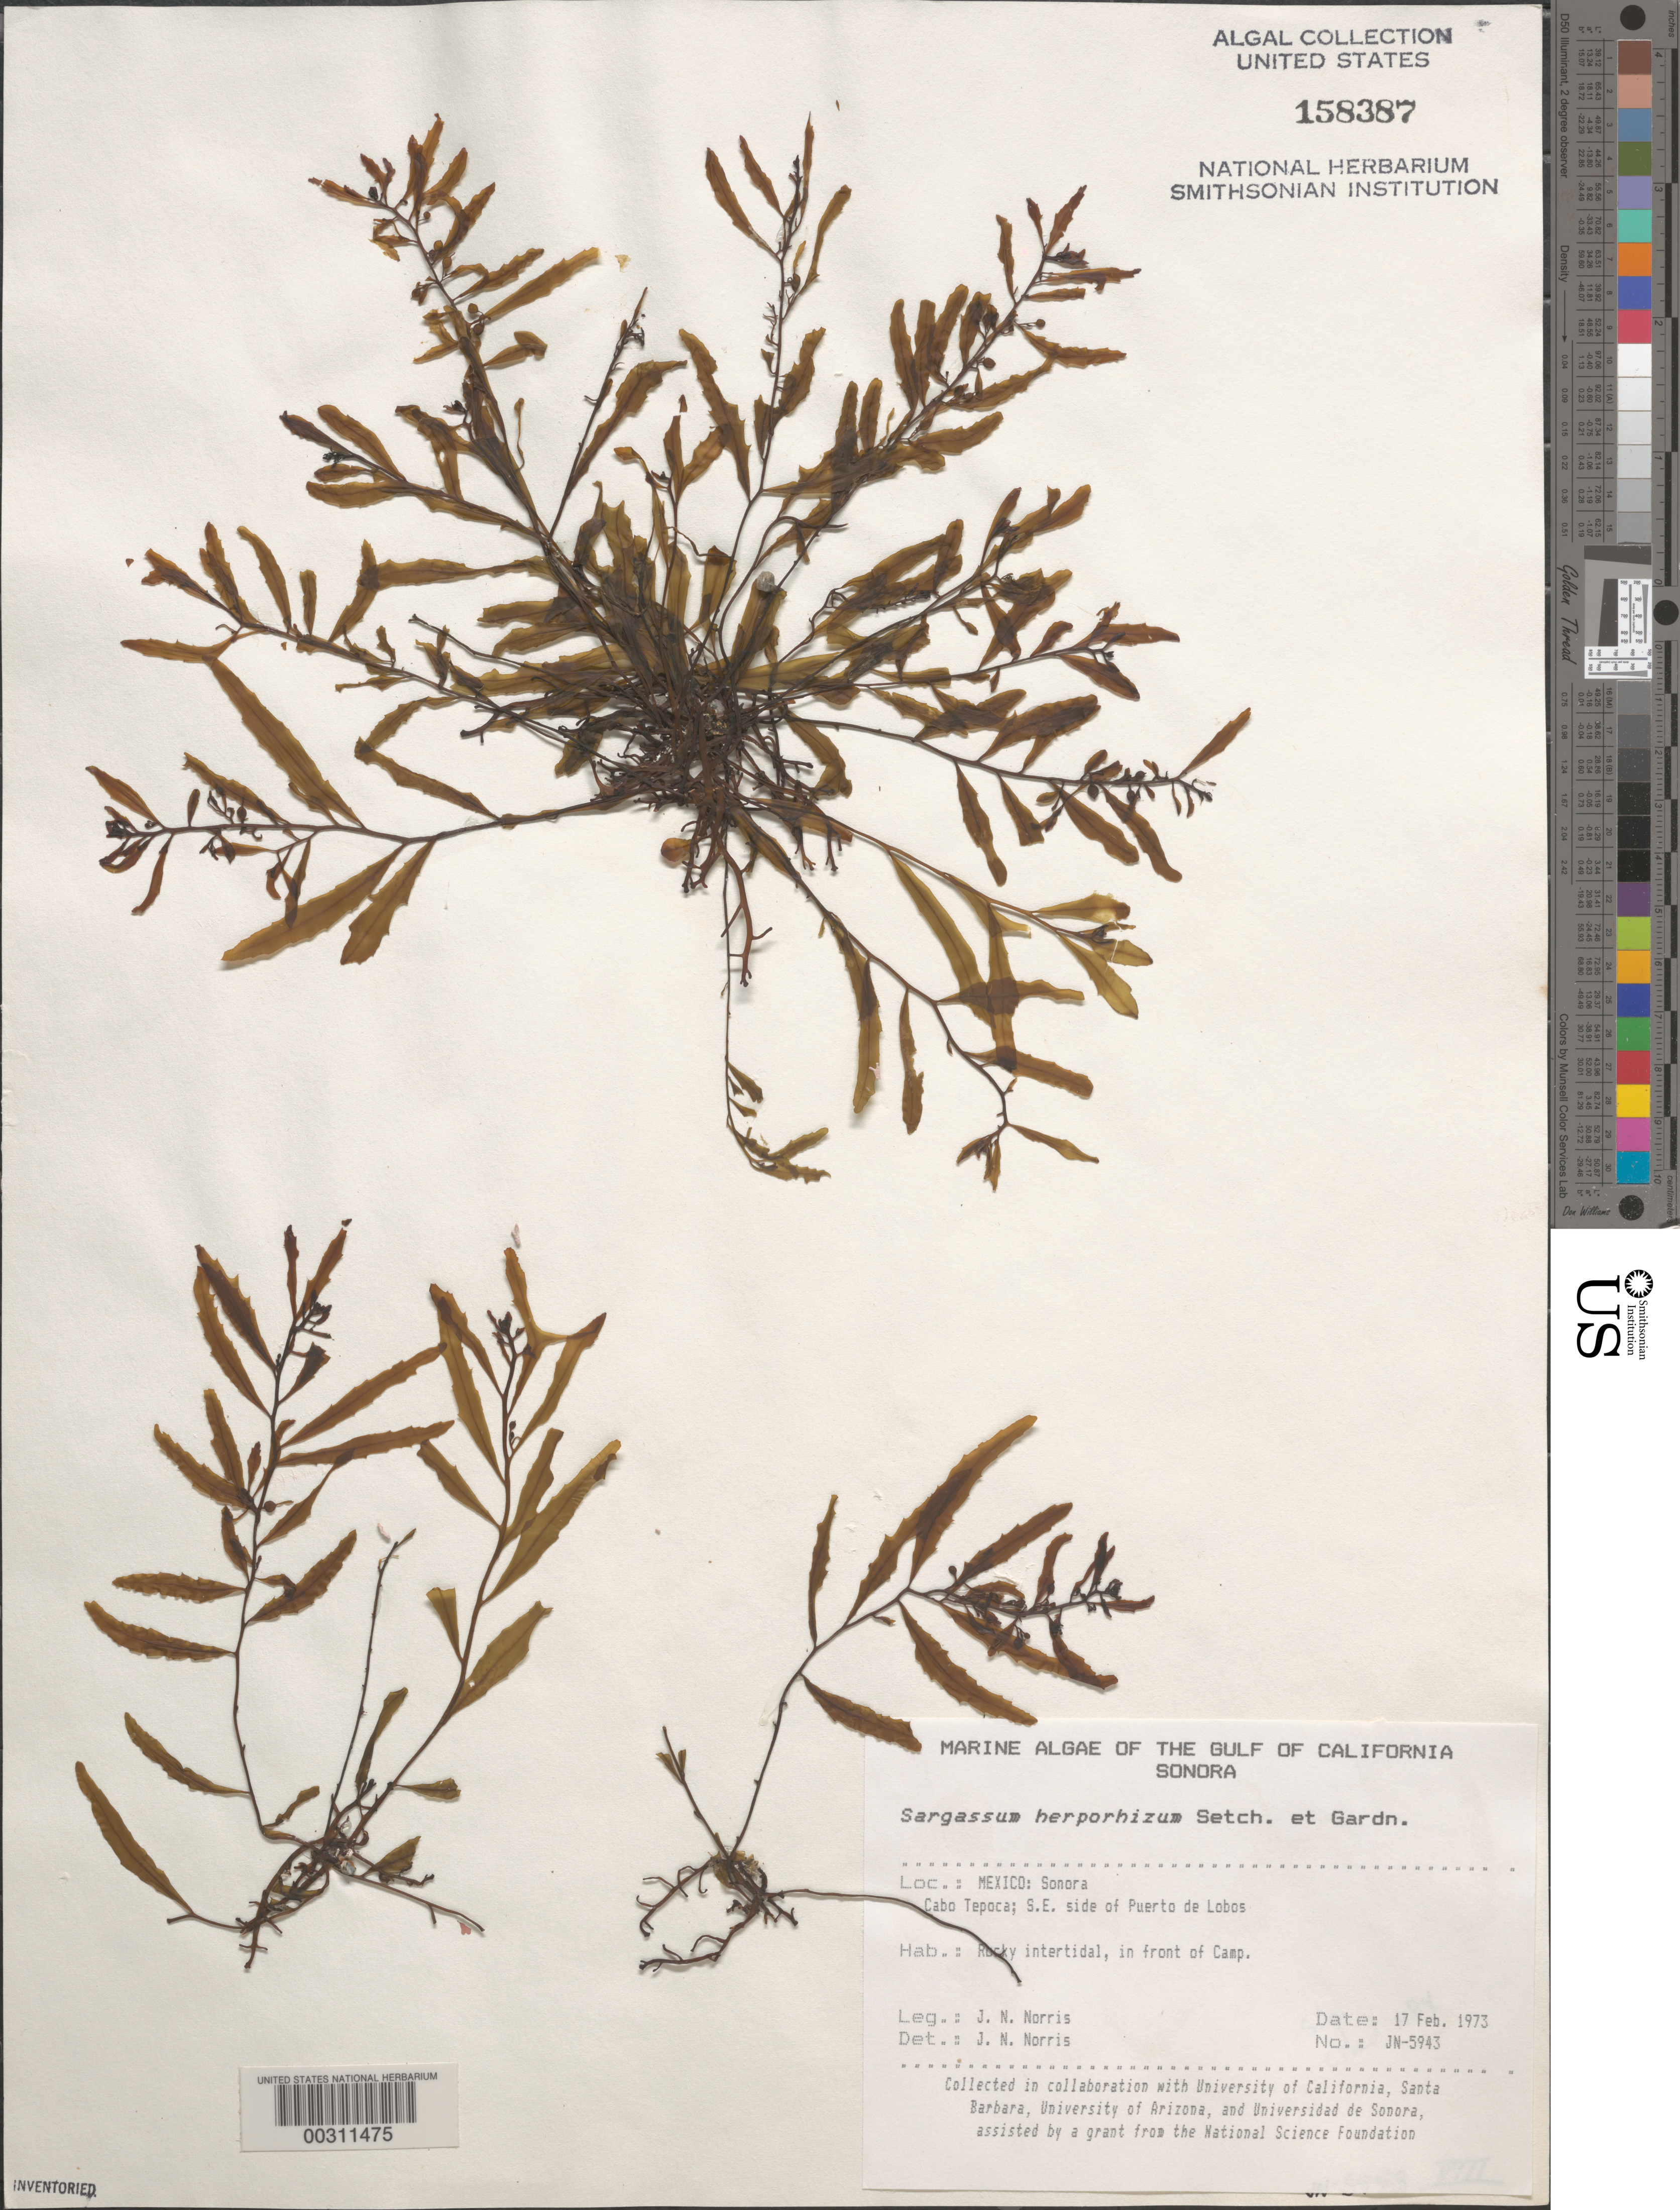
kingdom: Chromista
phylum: Ochrophyta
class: Phaeophyceae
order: Fucales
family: Sargassaceae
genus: Sargassum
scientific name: Sargassum herporhizum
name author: Setch. & N.L. Gardner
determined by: Norris, James N.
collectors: J. N. Norris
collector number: JN-5943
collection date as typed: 17 Feb 1973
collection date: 1973-02-17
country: Mexico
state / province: Sonora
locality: Cabo Tepoca, Puerto de Lobos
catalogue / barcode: US 158387